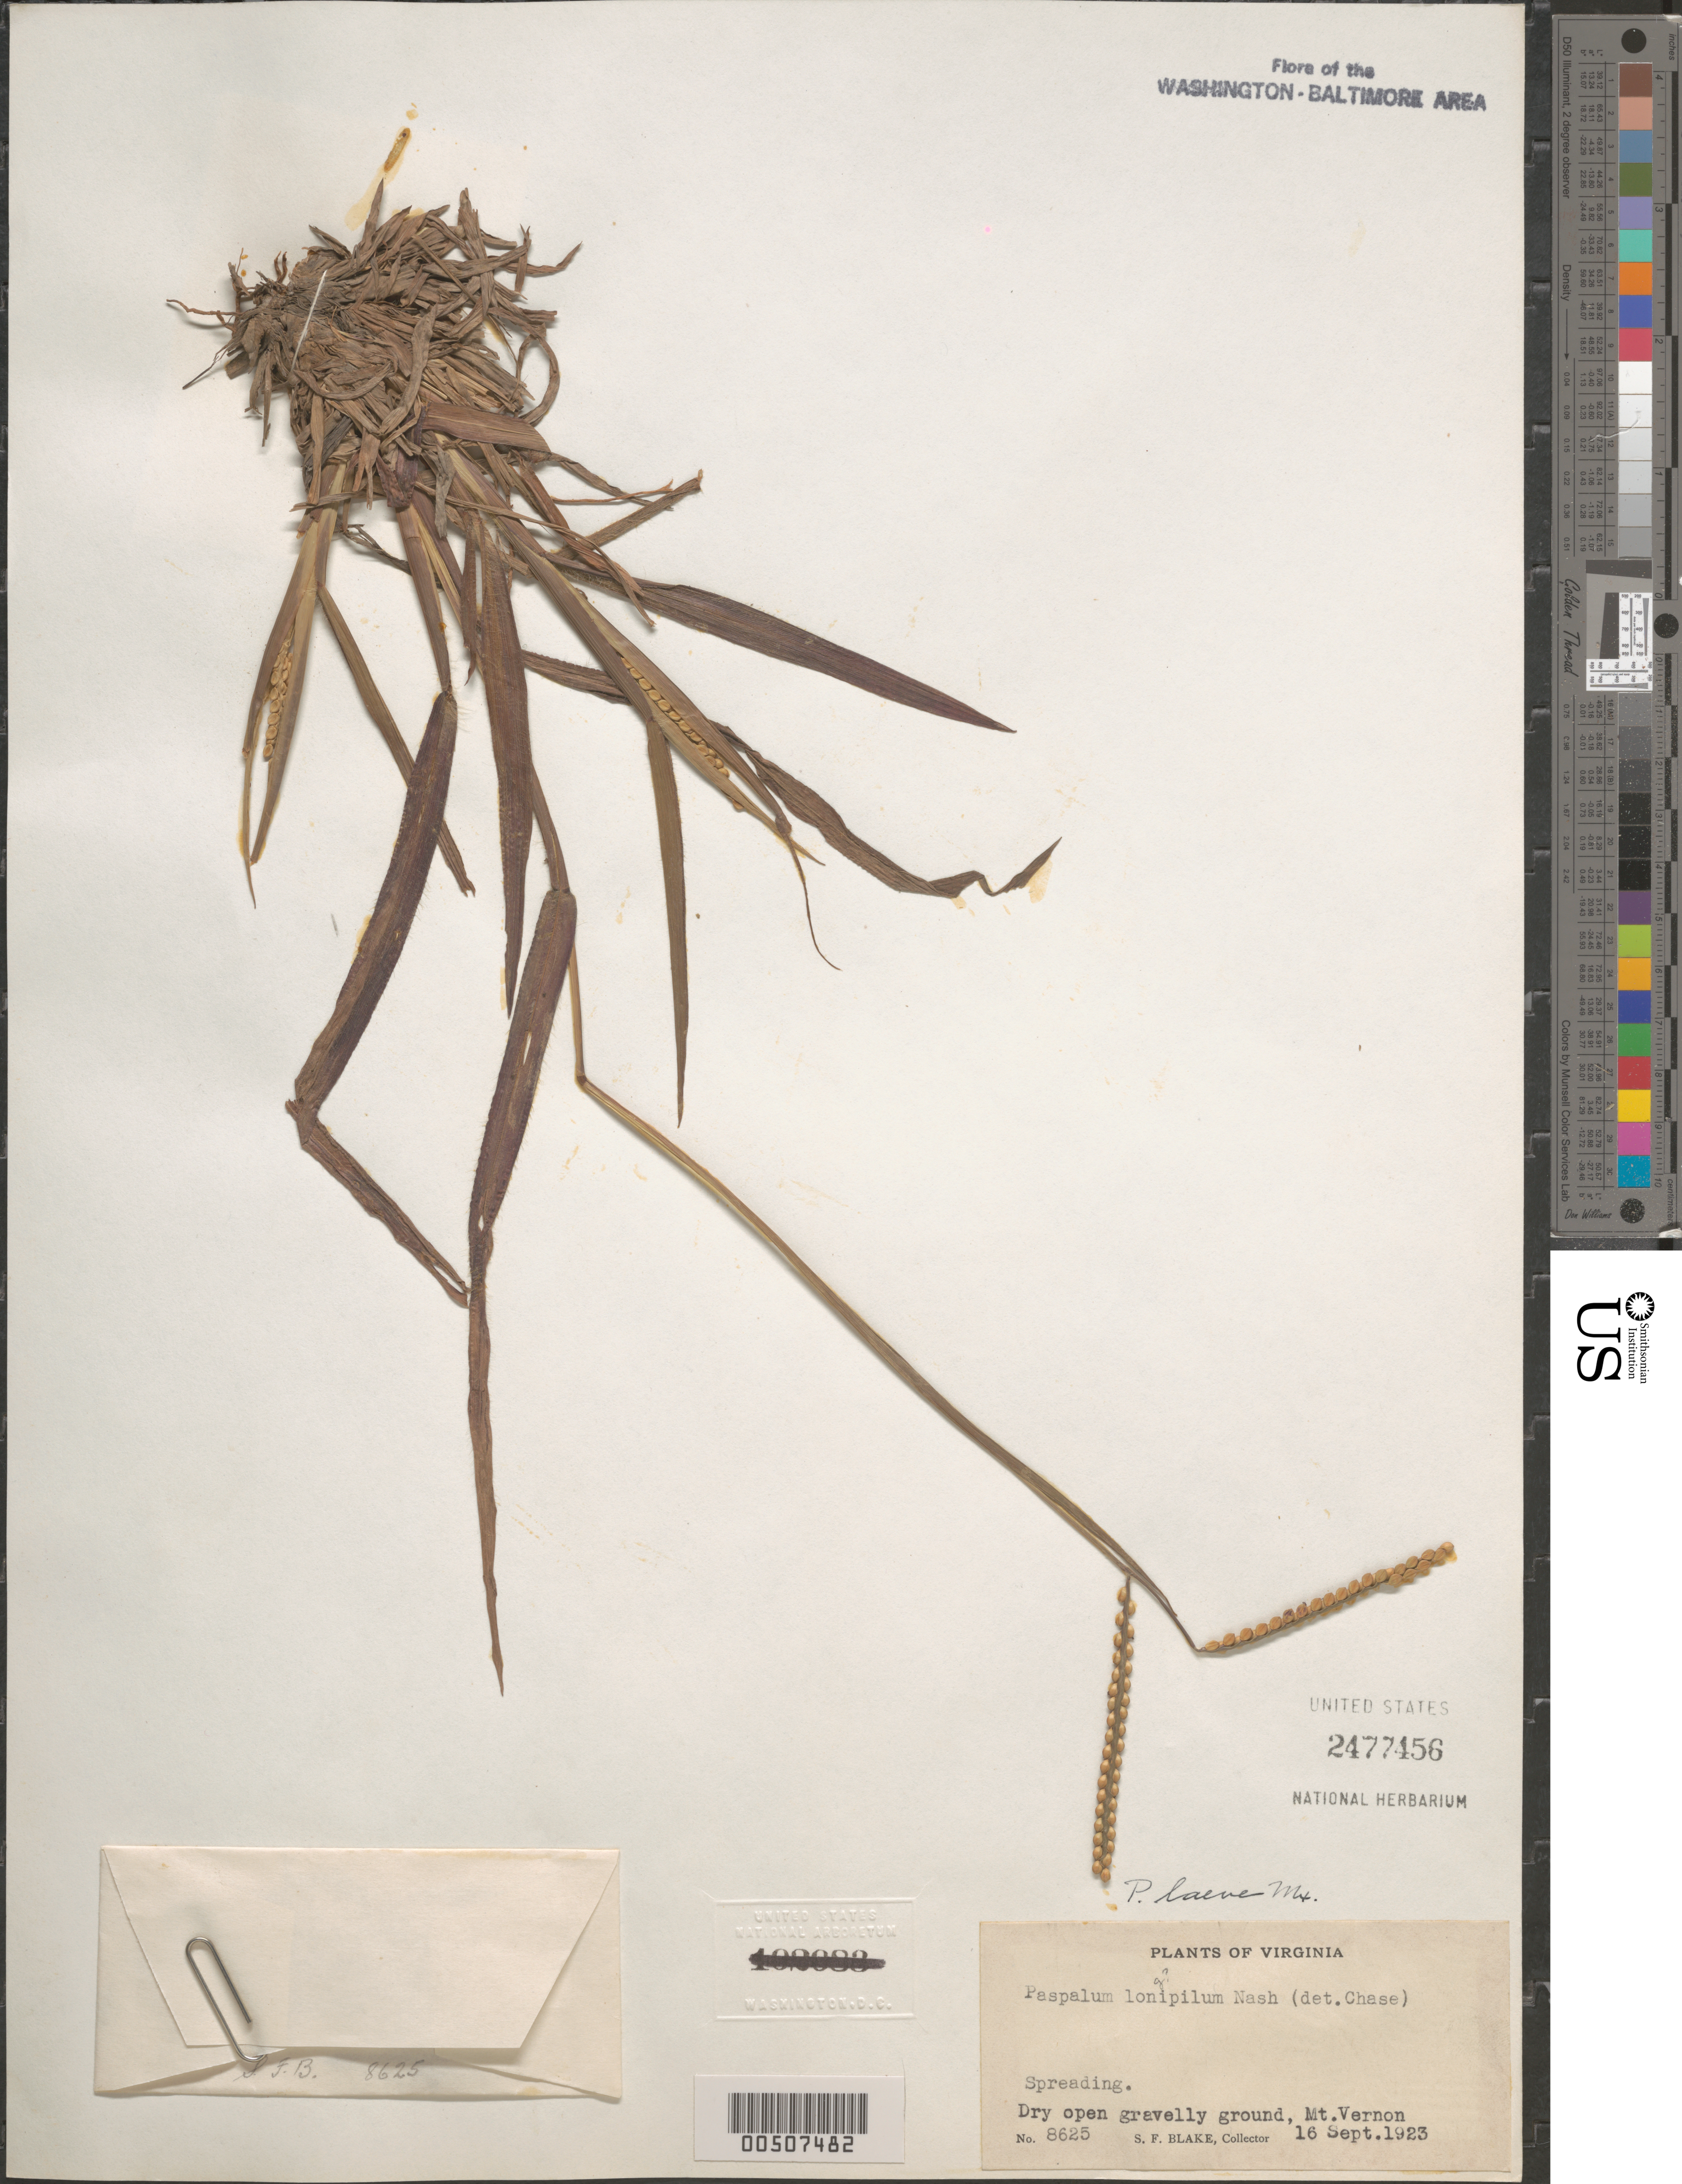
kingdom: Plantae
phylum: Tracheophyta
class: Liliopsida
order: Poales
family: Poaceae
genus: Paspalum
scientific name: Paspalum laeve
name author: Michx.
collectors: S. Blake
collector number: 8625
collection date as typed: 16 Sep 1923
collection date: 1923-09-16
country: United States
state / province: Virginia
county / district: Fairfax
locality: Mt. Vernon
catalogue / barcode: US 2477456